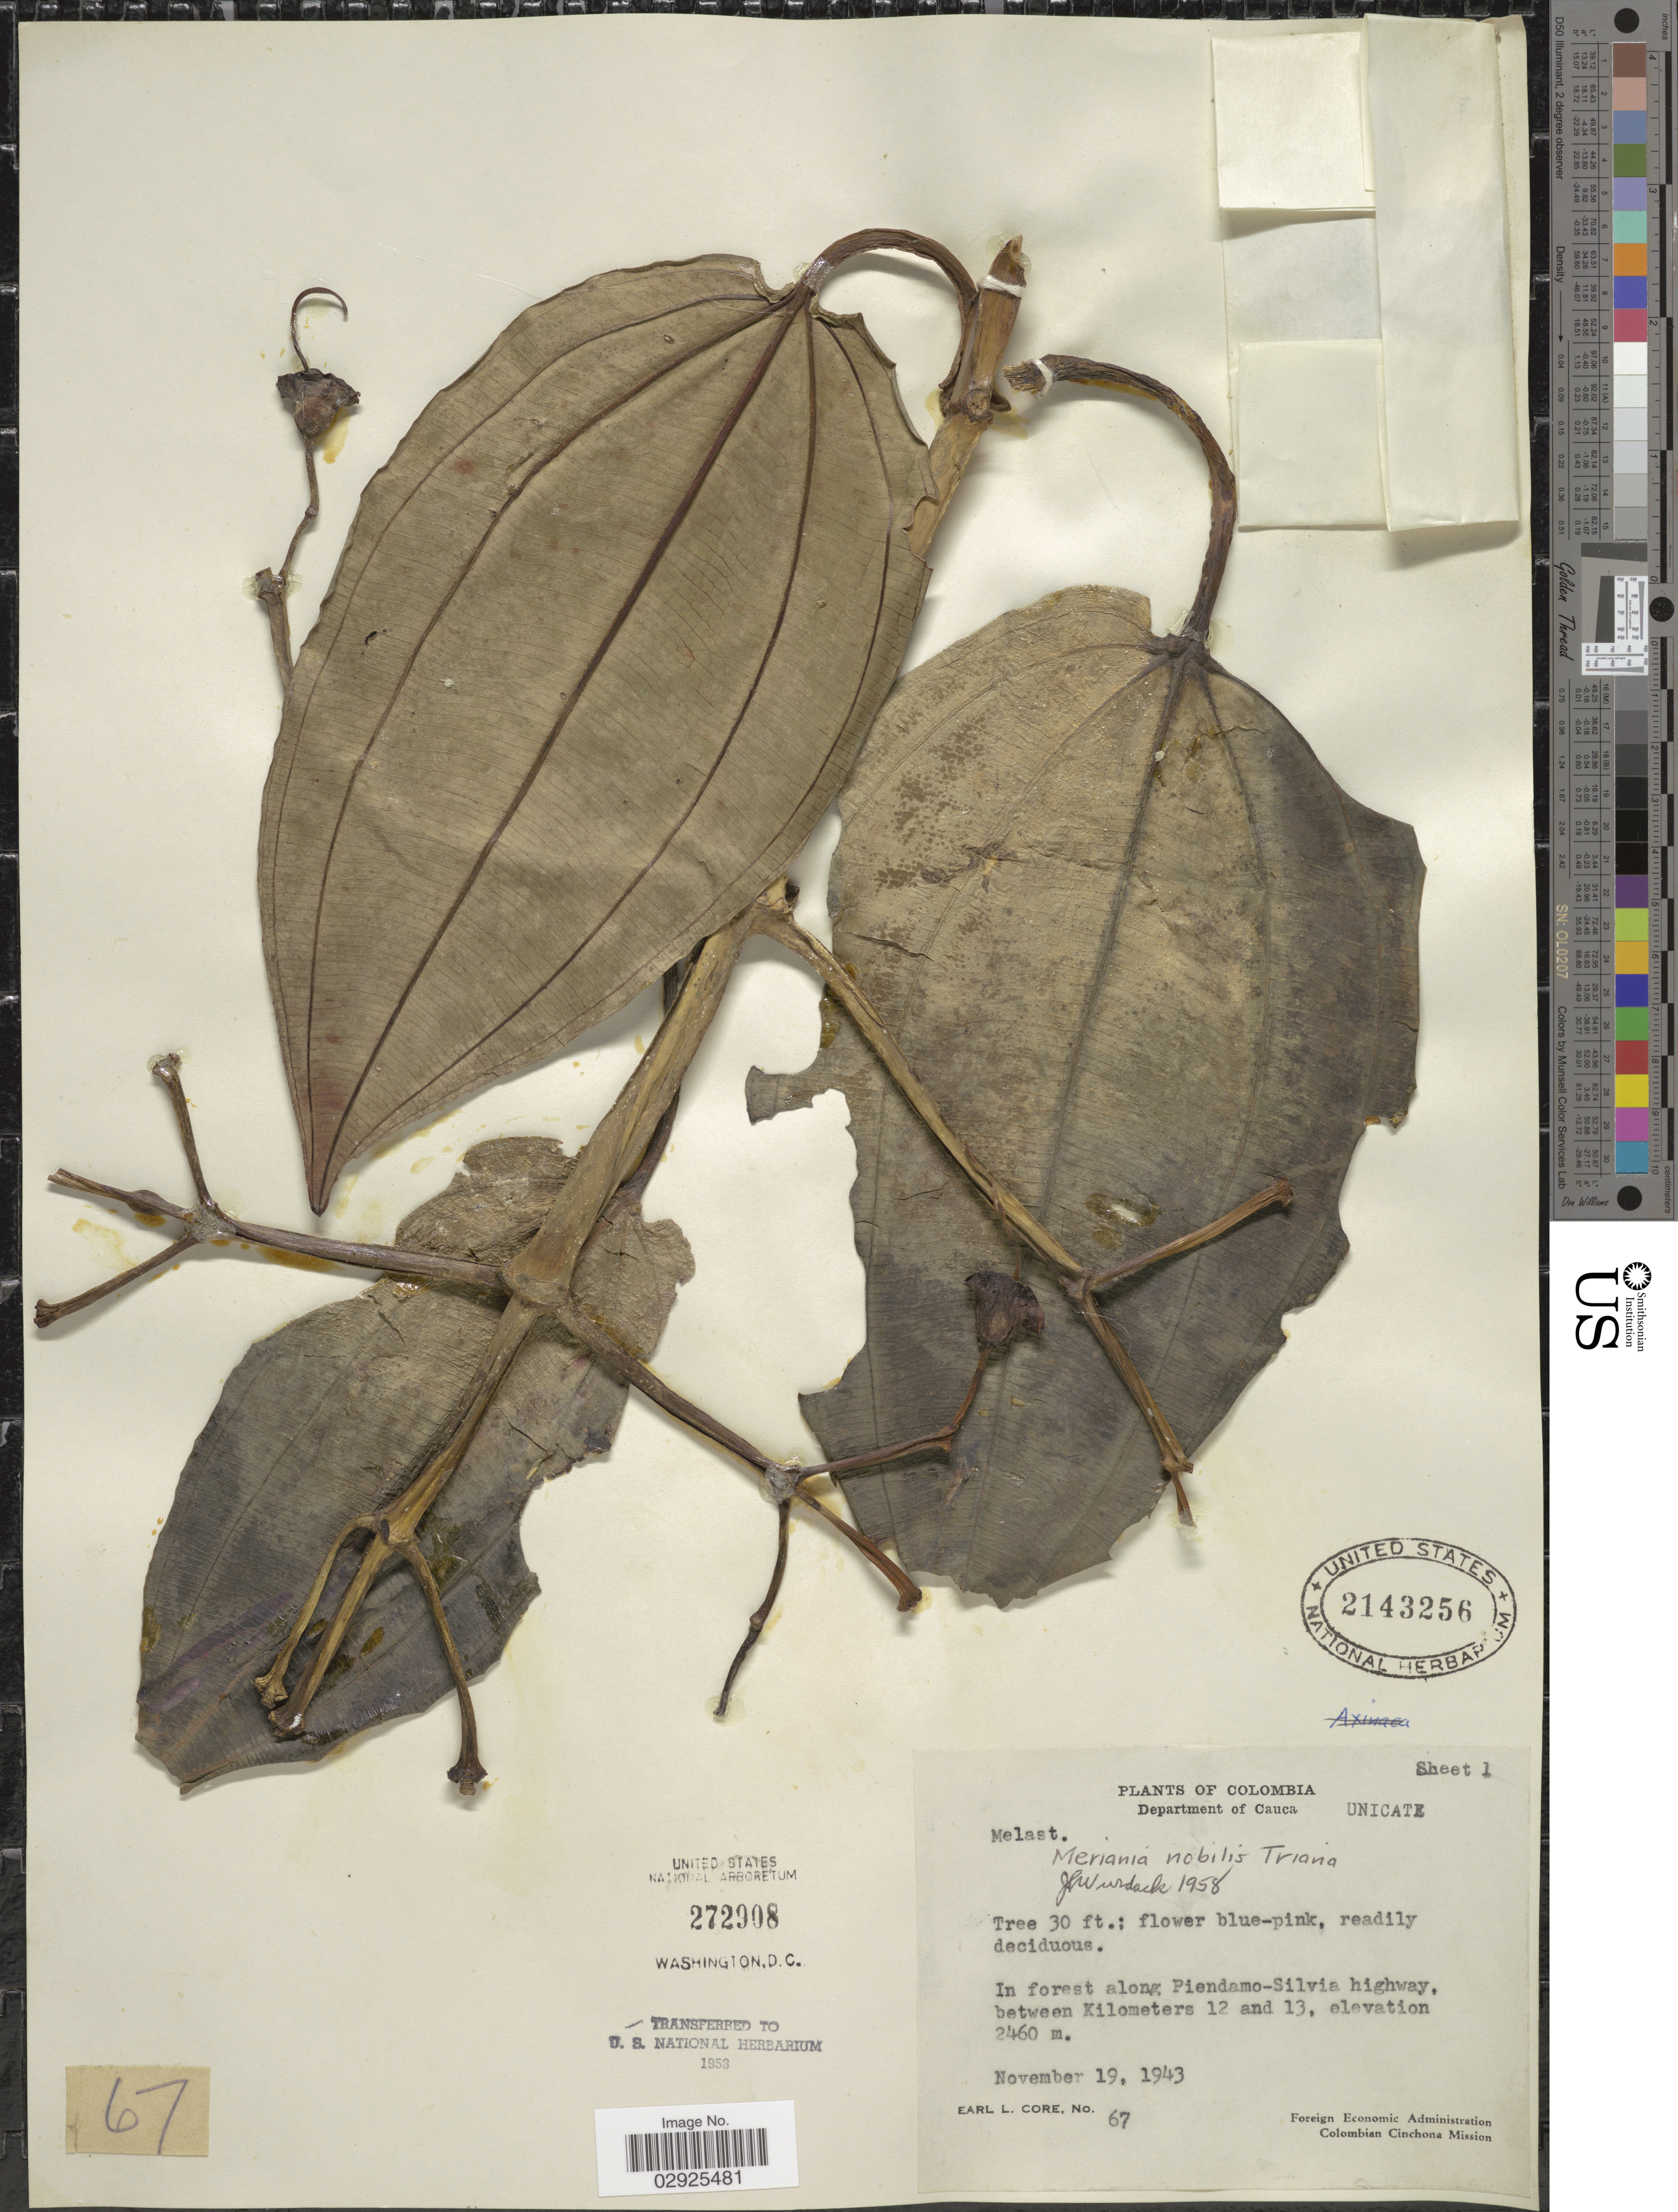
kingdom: Plantae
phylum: Tracheophyta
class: Magnoliopsida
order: Myrtales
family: Melastomataceae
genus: Meriania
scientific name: Meriania nobilis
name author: Triana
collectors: E. L. Core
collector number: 67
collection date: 1943-11-19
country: Colombia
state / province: Cauca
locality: Department of Cauca, In forest along Piendamo-Silvia highway, between Kilometers 12 and 13.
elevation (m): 2460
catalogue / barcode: US 2143256